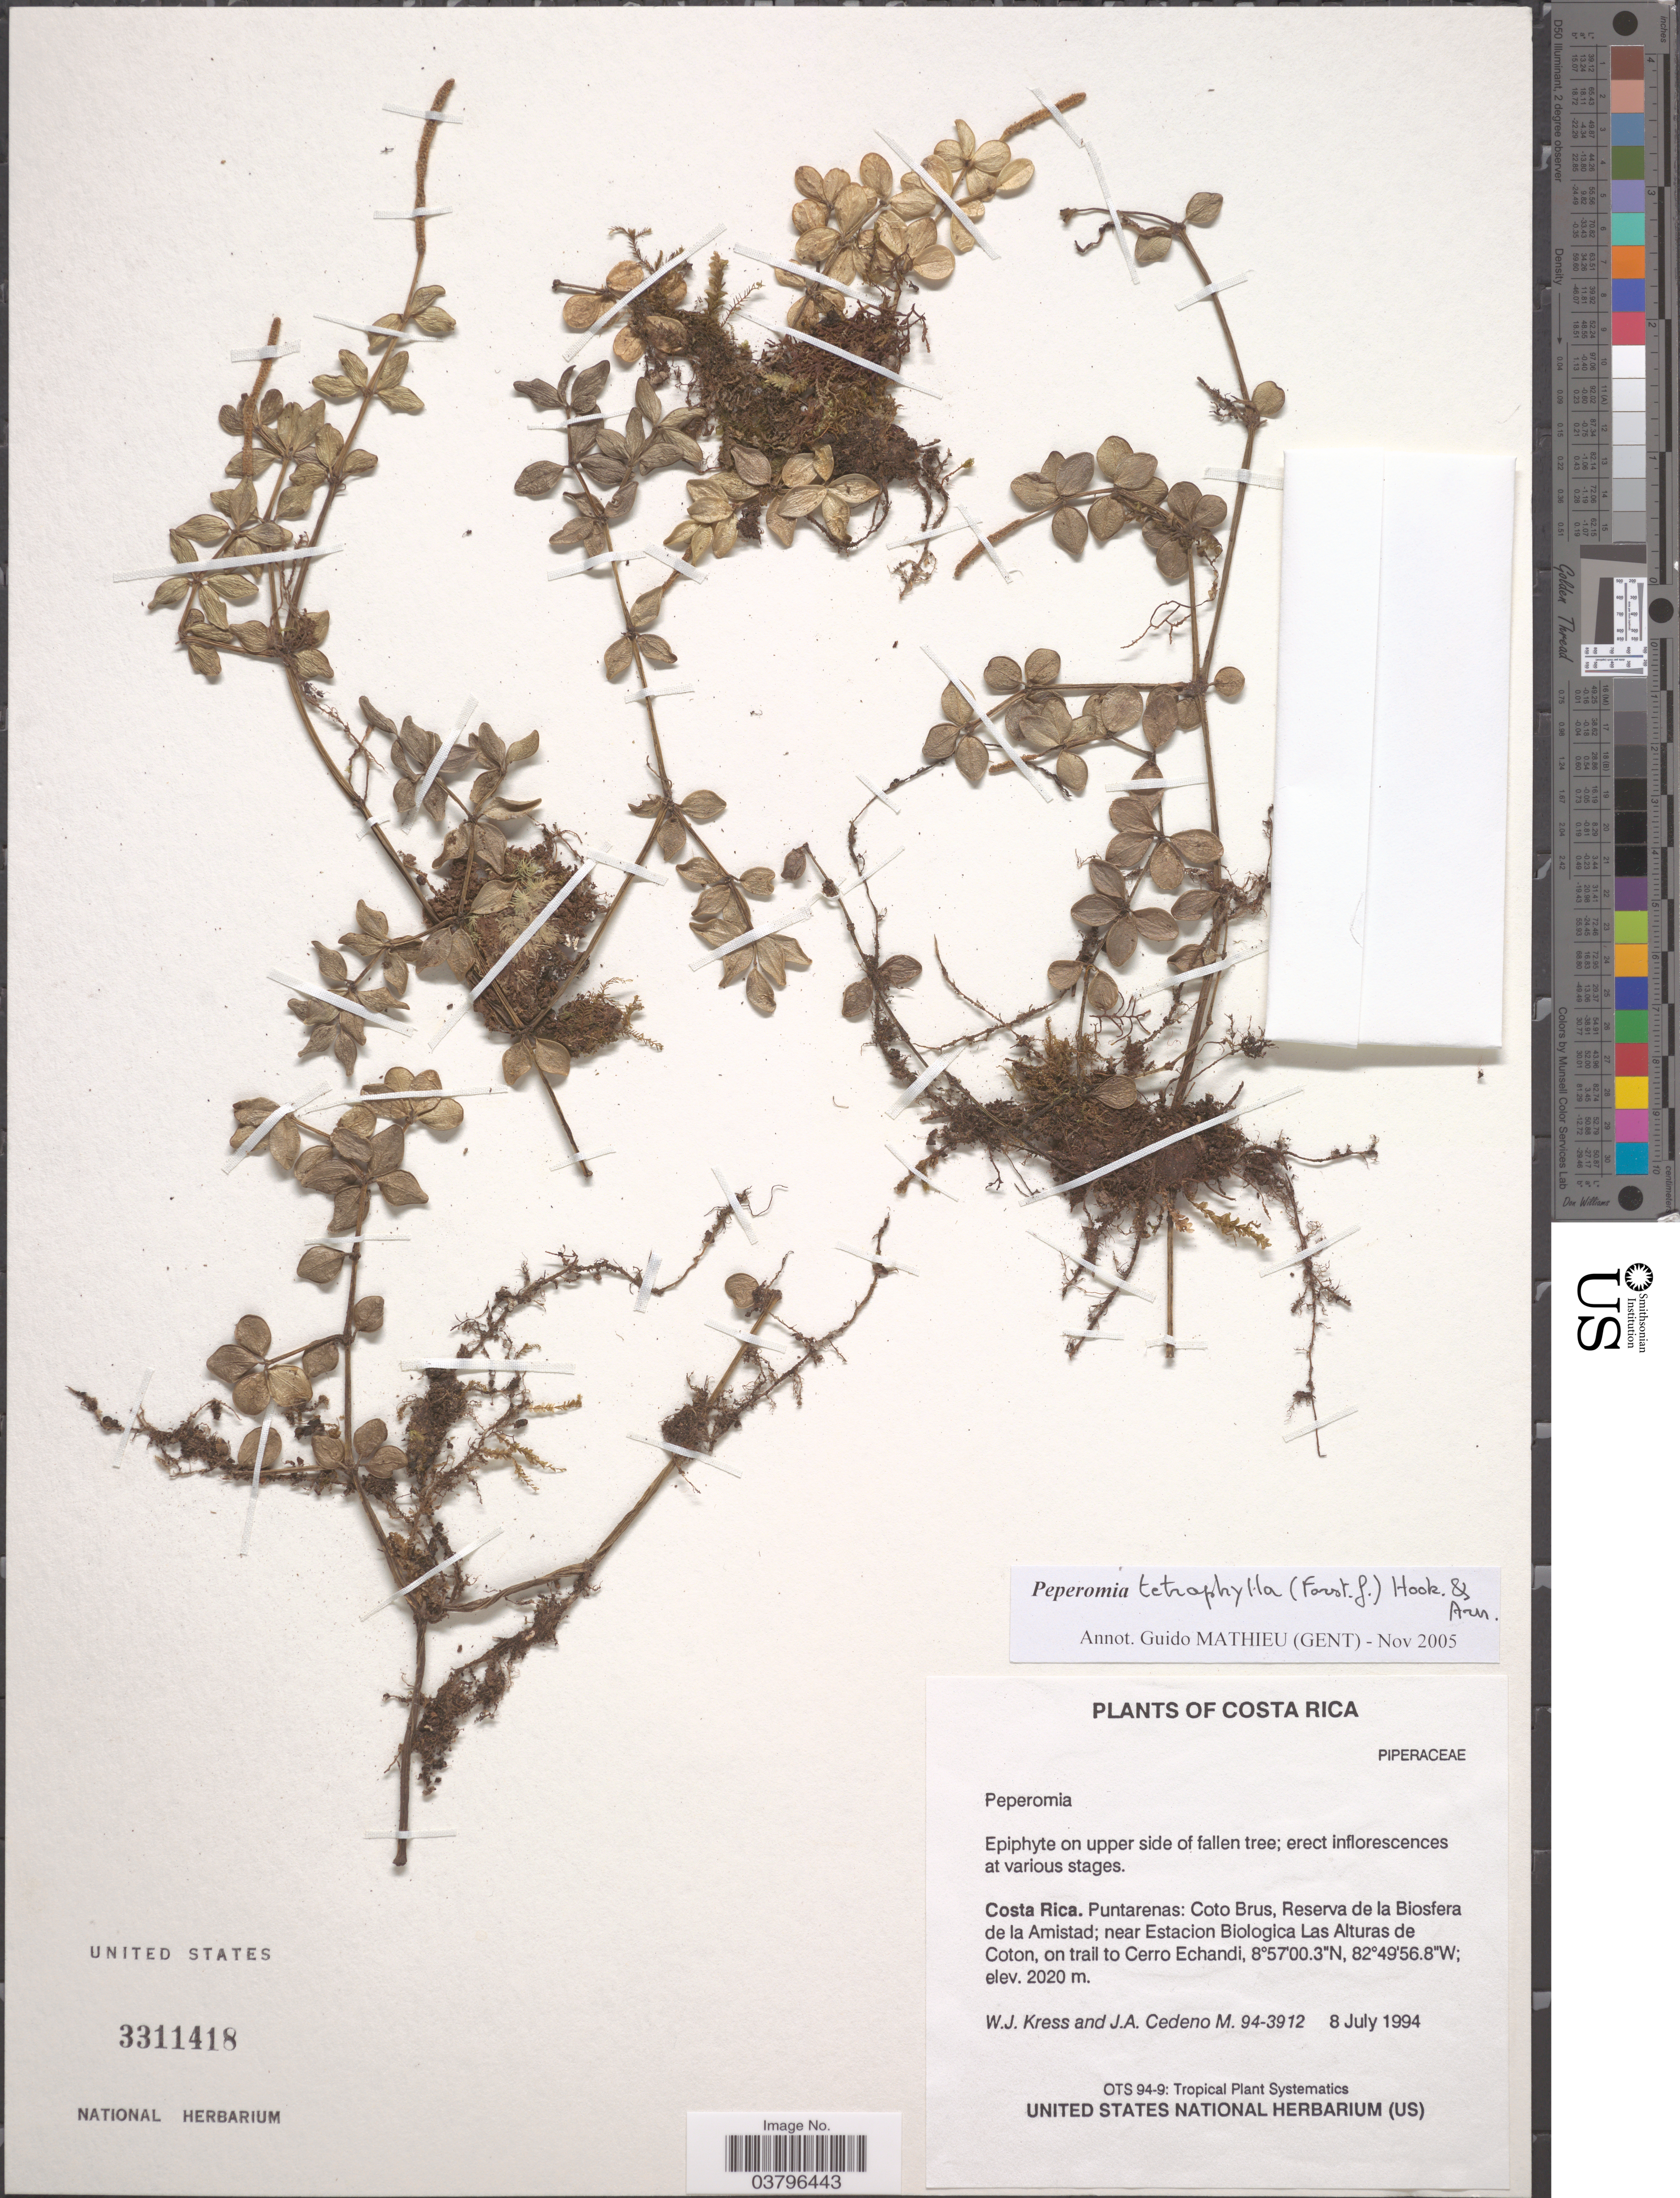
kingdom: Plantae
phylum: Tracheophyta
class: Magnoliopsida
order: Piperales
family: Piperaceae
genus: Peperomia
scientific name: Peperomia tetraphylla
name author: (G. Forst.) Hook. & Arn.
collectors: W. J. Kress & J. A. Cedeño M.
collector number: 94-3912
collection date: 1994-07-08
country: Costa Rica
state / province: Puntarenas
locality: Coto Burs, Reserva de la Biosfera de la Amirstad; near Estacion Biologica Las Alturas de Coton, on trail to cerro Echandi.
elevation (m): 2020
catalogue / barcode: US 3311418